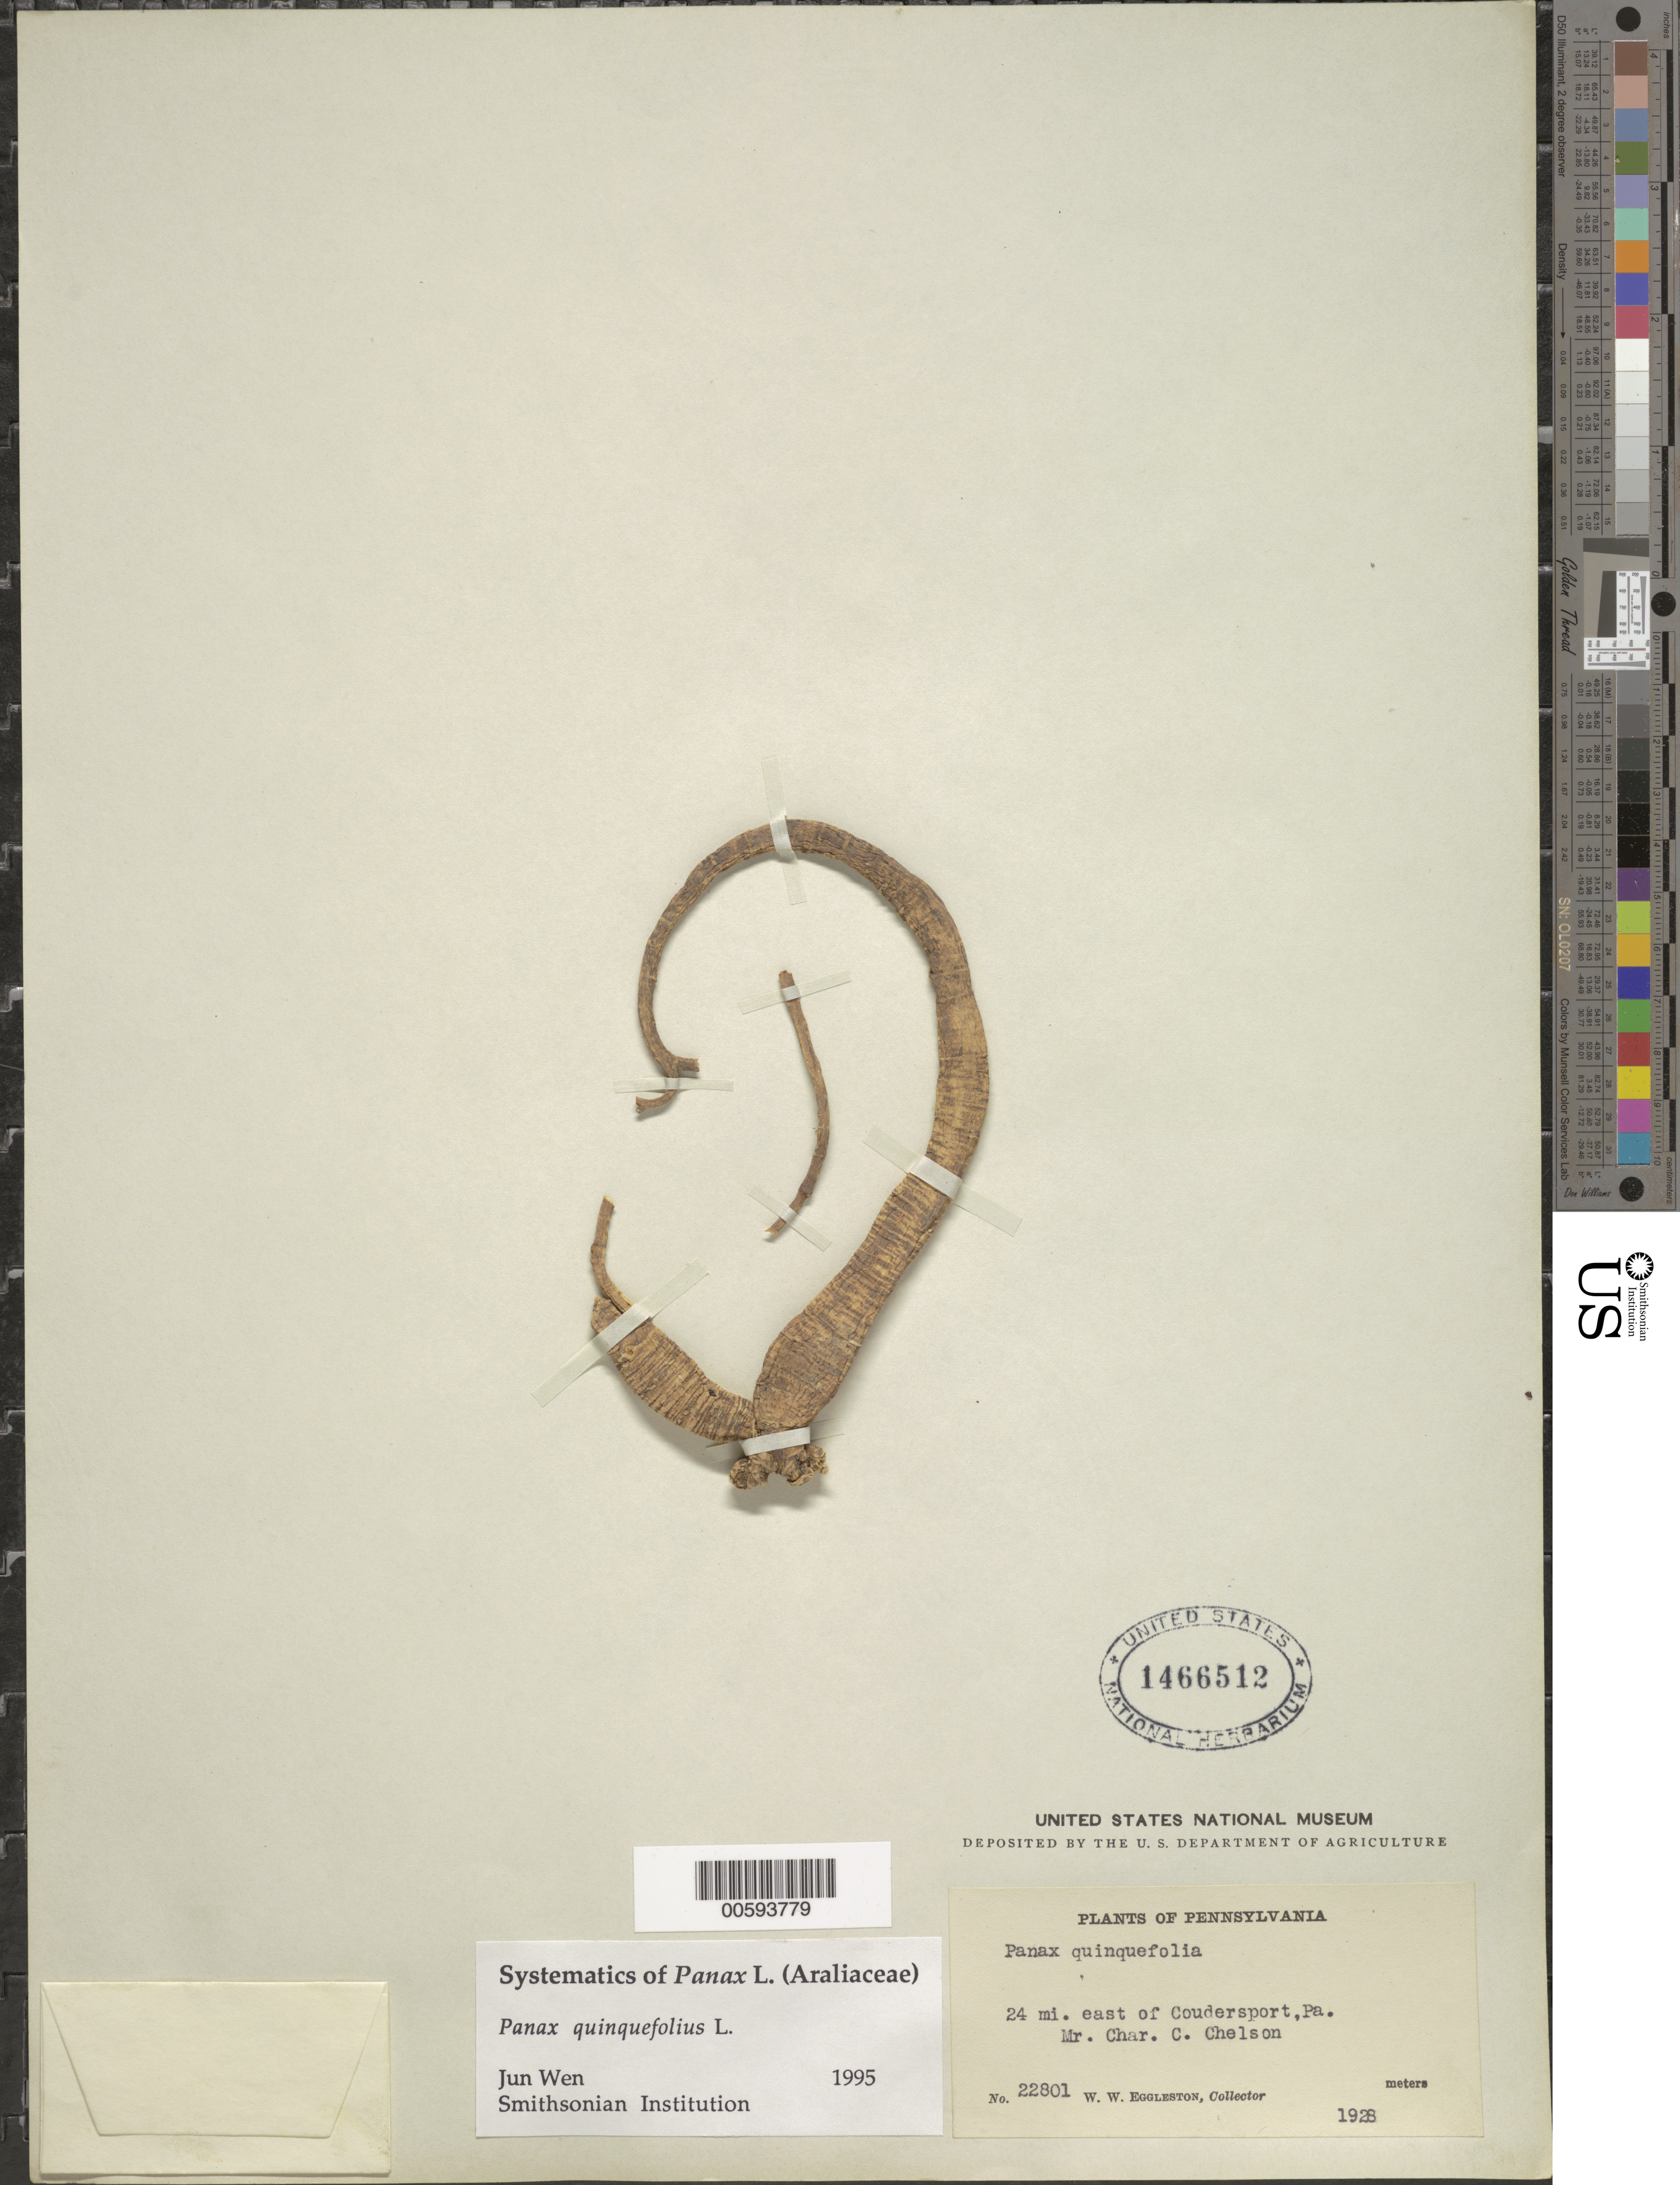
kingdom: Plantae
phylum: Tracheophyta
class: Magnoliopsida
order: Apiales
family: Araliaceae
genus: Panax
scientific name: Panax quinquefolius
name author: L.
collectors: W. W. Eggleston & C. Chelson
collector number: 22801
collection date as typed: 1928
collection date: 1928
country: United States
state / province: Pennsylvania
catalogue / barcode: US 1466512